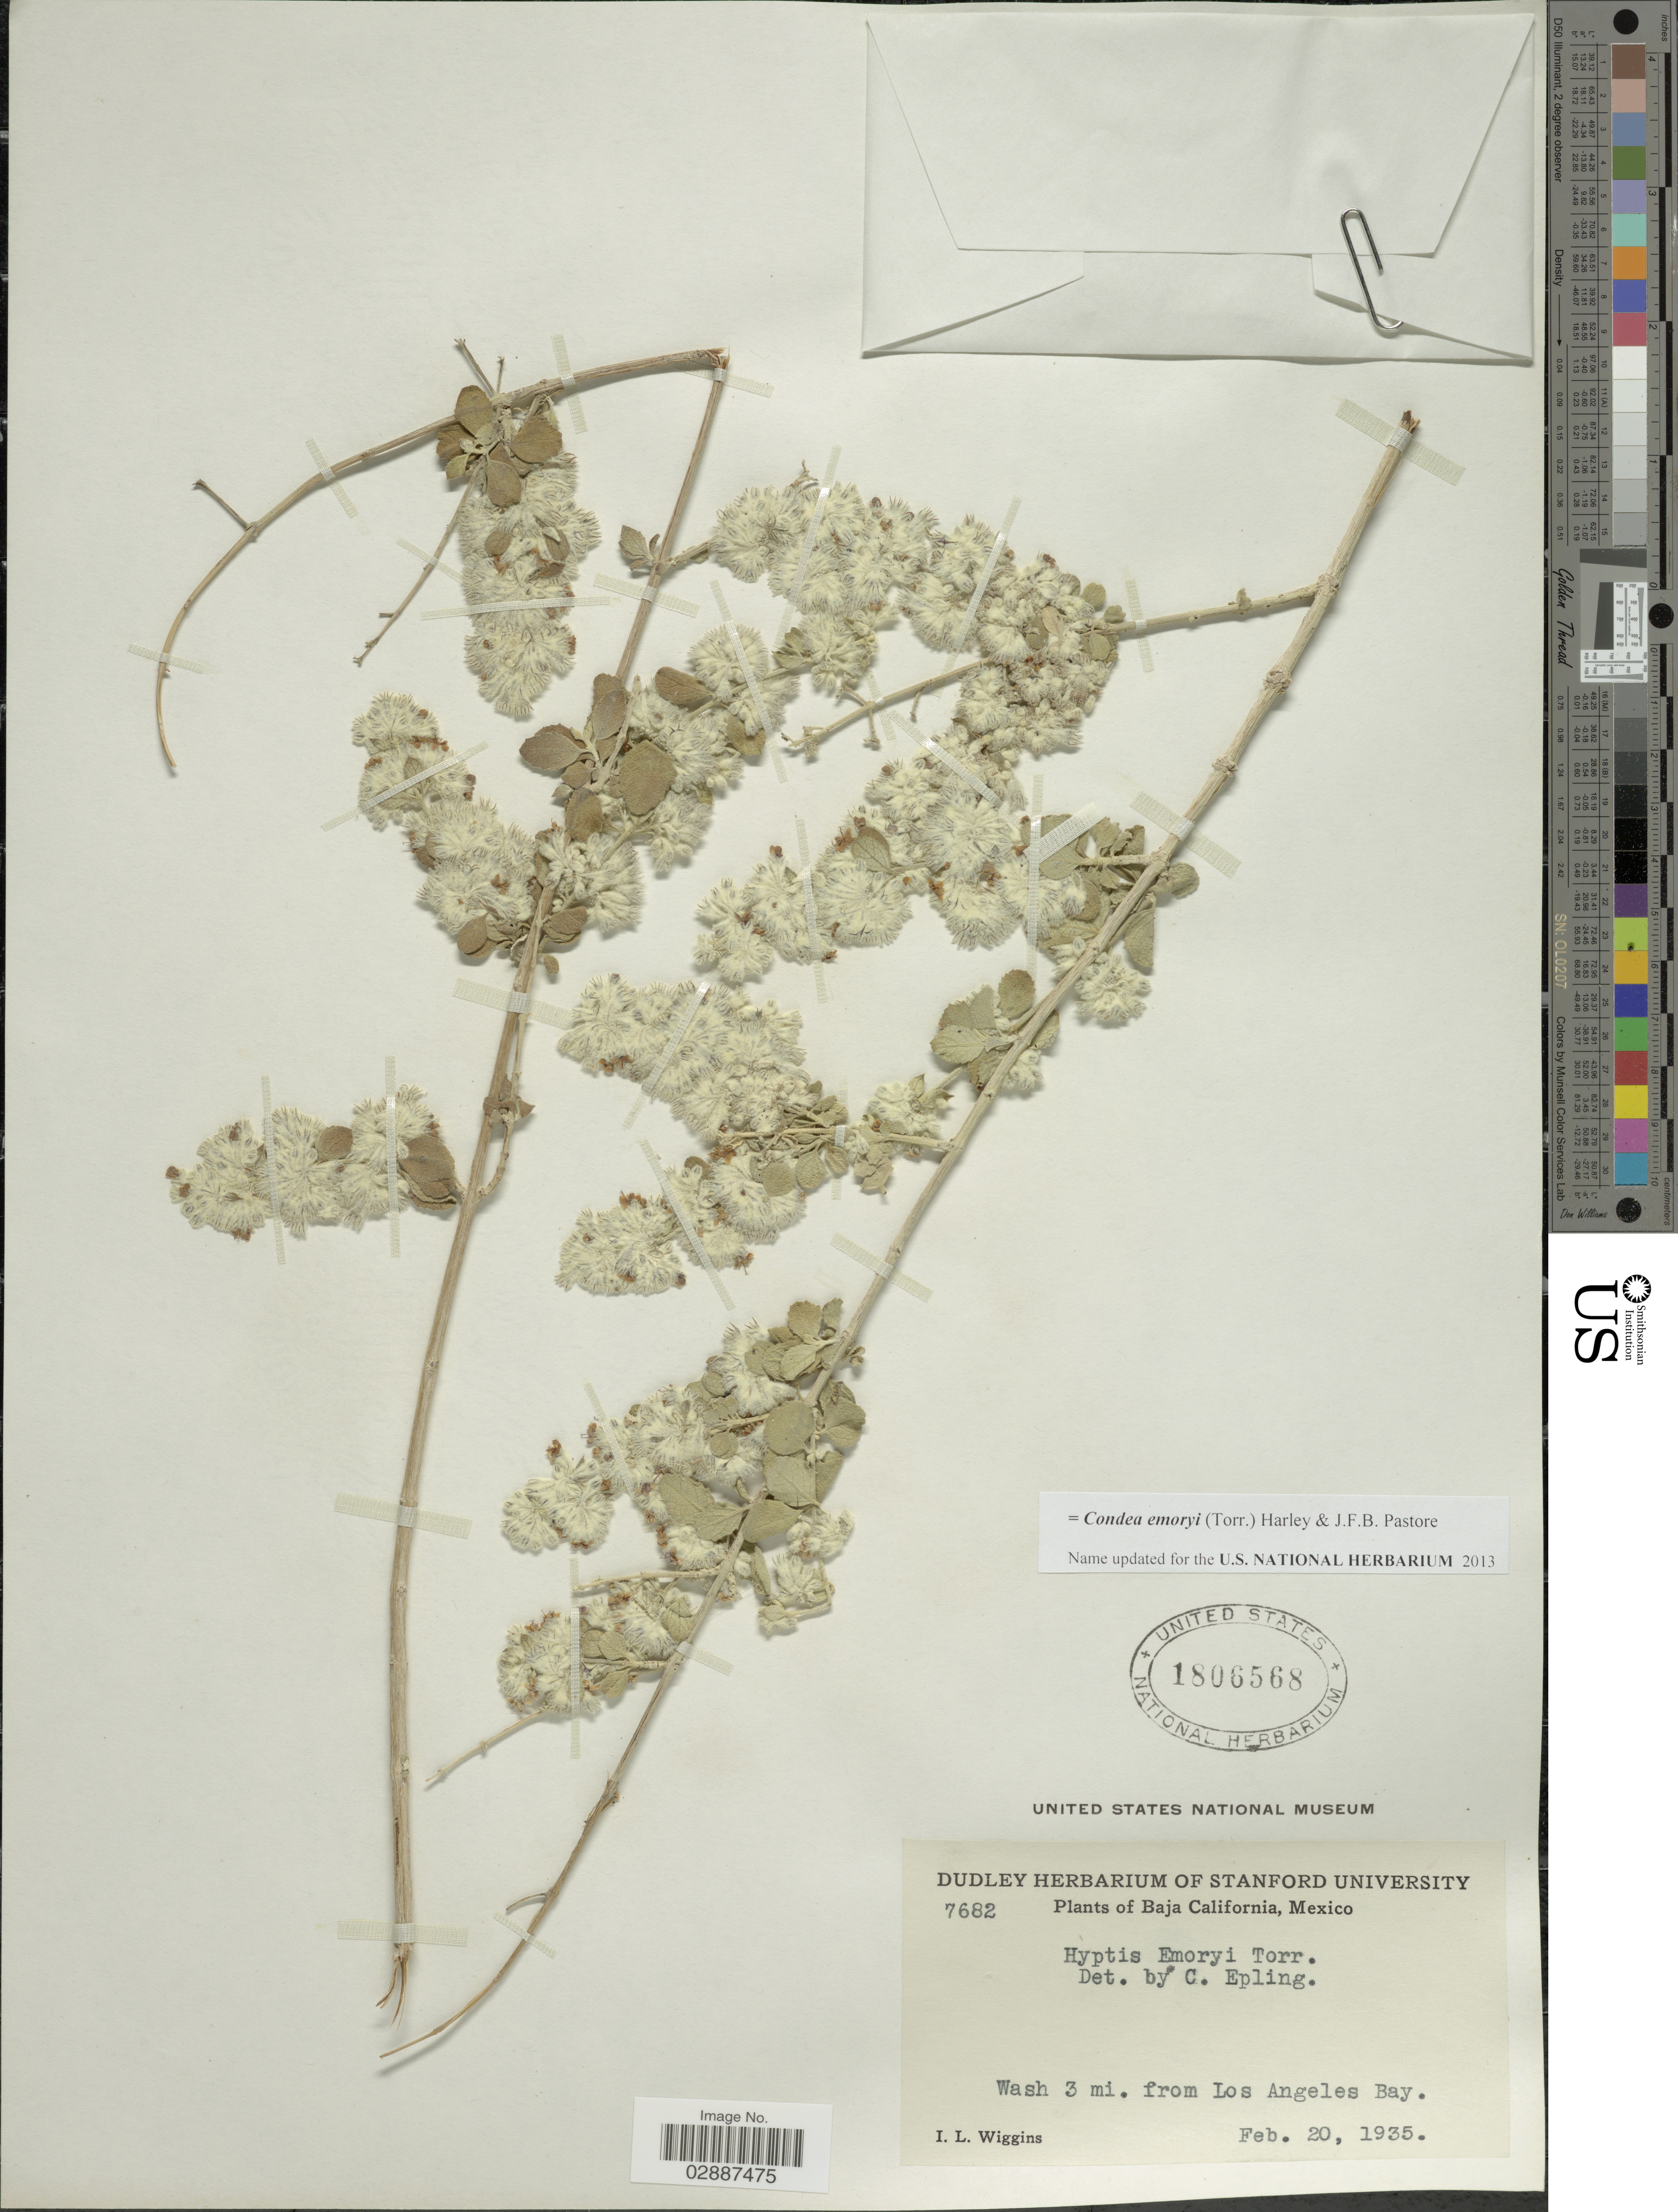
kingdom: Plantae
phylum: Tracheophyta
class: Magnoliopsida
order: Lamiales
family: Lamiaceae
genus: Condea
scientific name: Condea emoryi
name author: (Torr.) Harley & J.F.B. Pastore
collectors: I. L. Wiggins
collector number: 7682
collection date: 1935-02-20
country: Mexico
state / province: Baja California Norte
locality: Wash 3 mi. from Los Angeles Bay.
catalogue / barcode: US 1806568